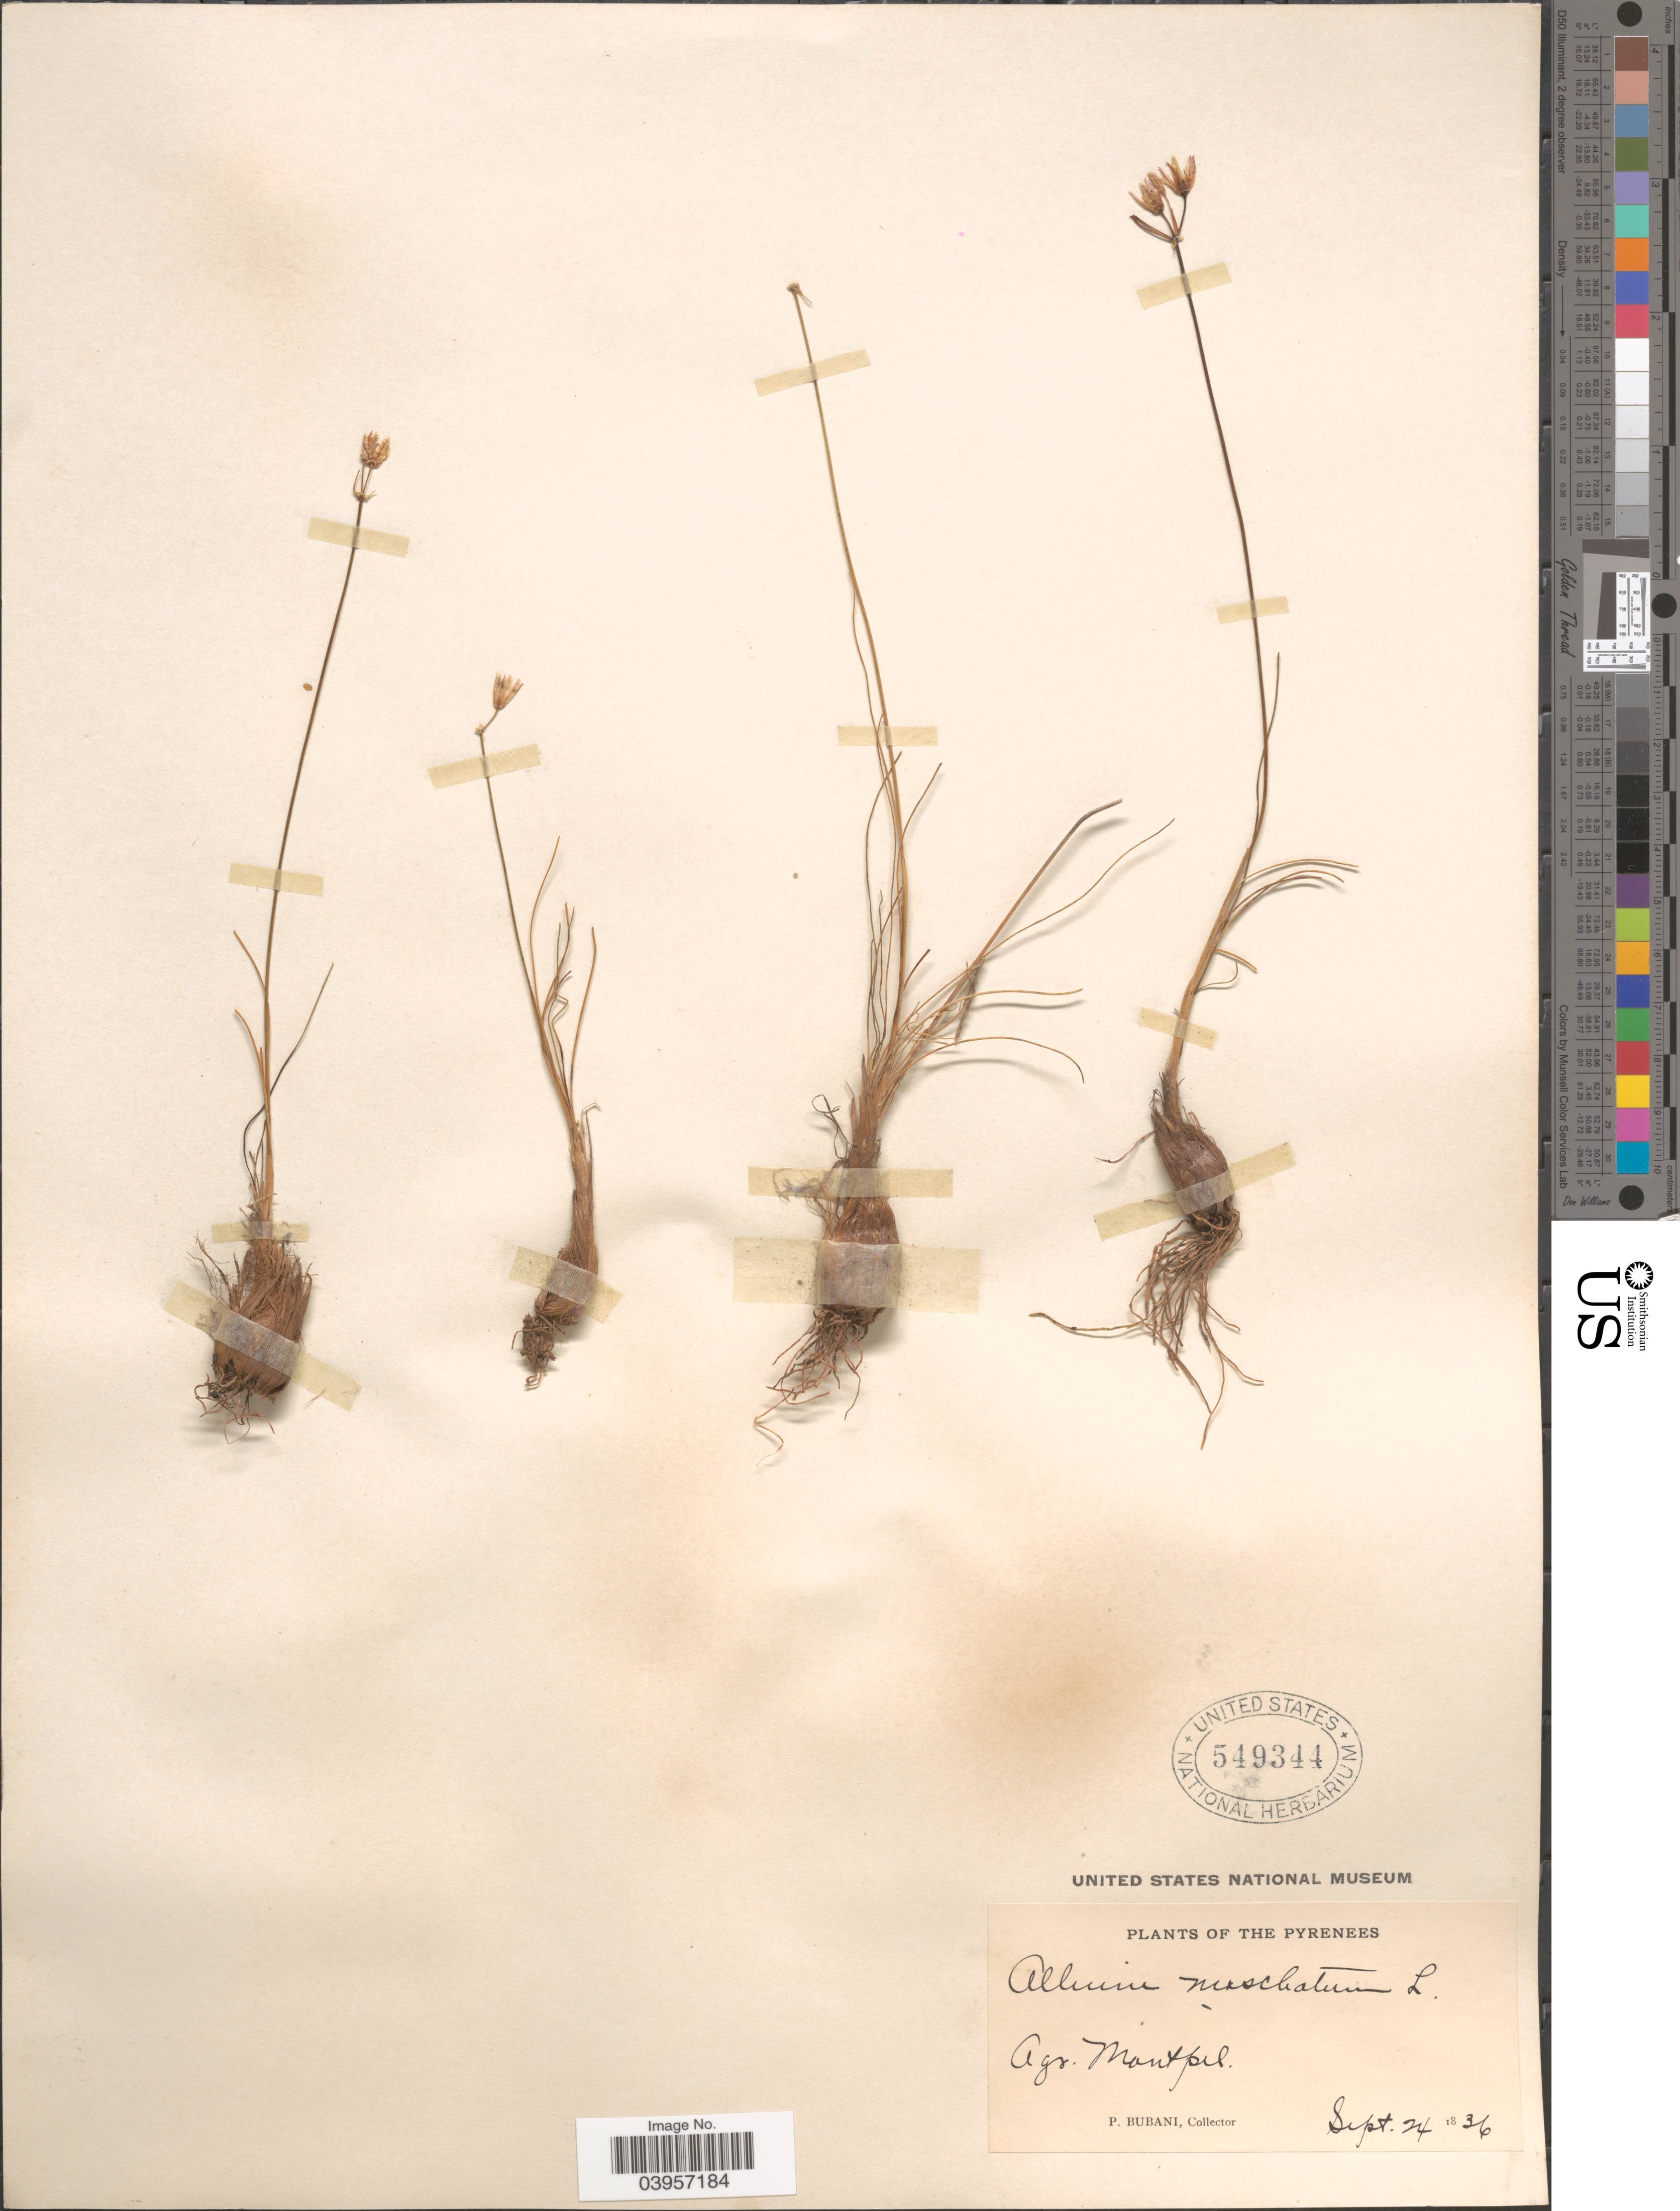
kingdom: Plantae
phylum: Tracheophyta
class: Liliopsida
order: Asparagales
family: Amaryllidaceae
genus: Allium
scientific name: Allium moschatum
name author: L.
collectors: P. Bubani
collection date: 1836-09-24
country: France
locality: Pyrenees. Agr. Montpel.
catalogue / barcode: US 549344